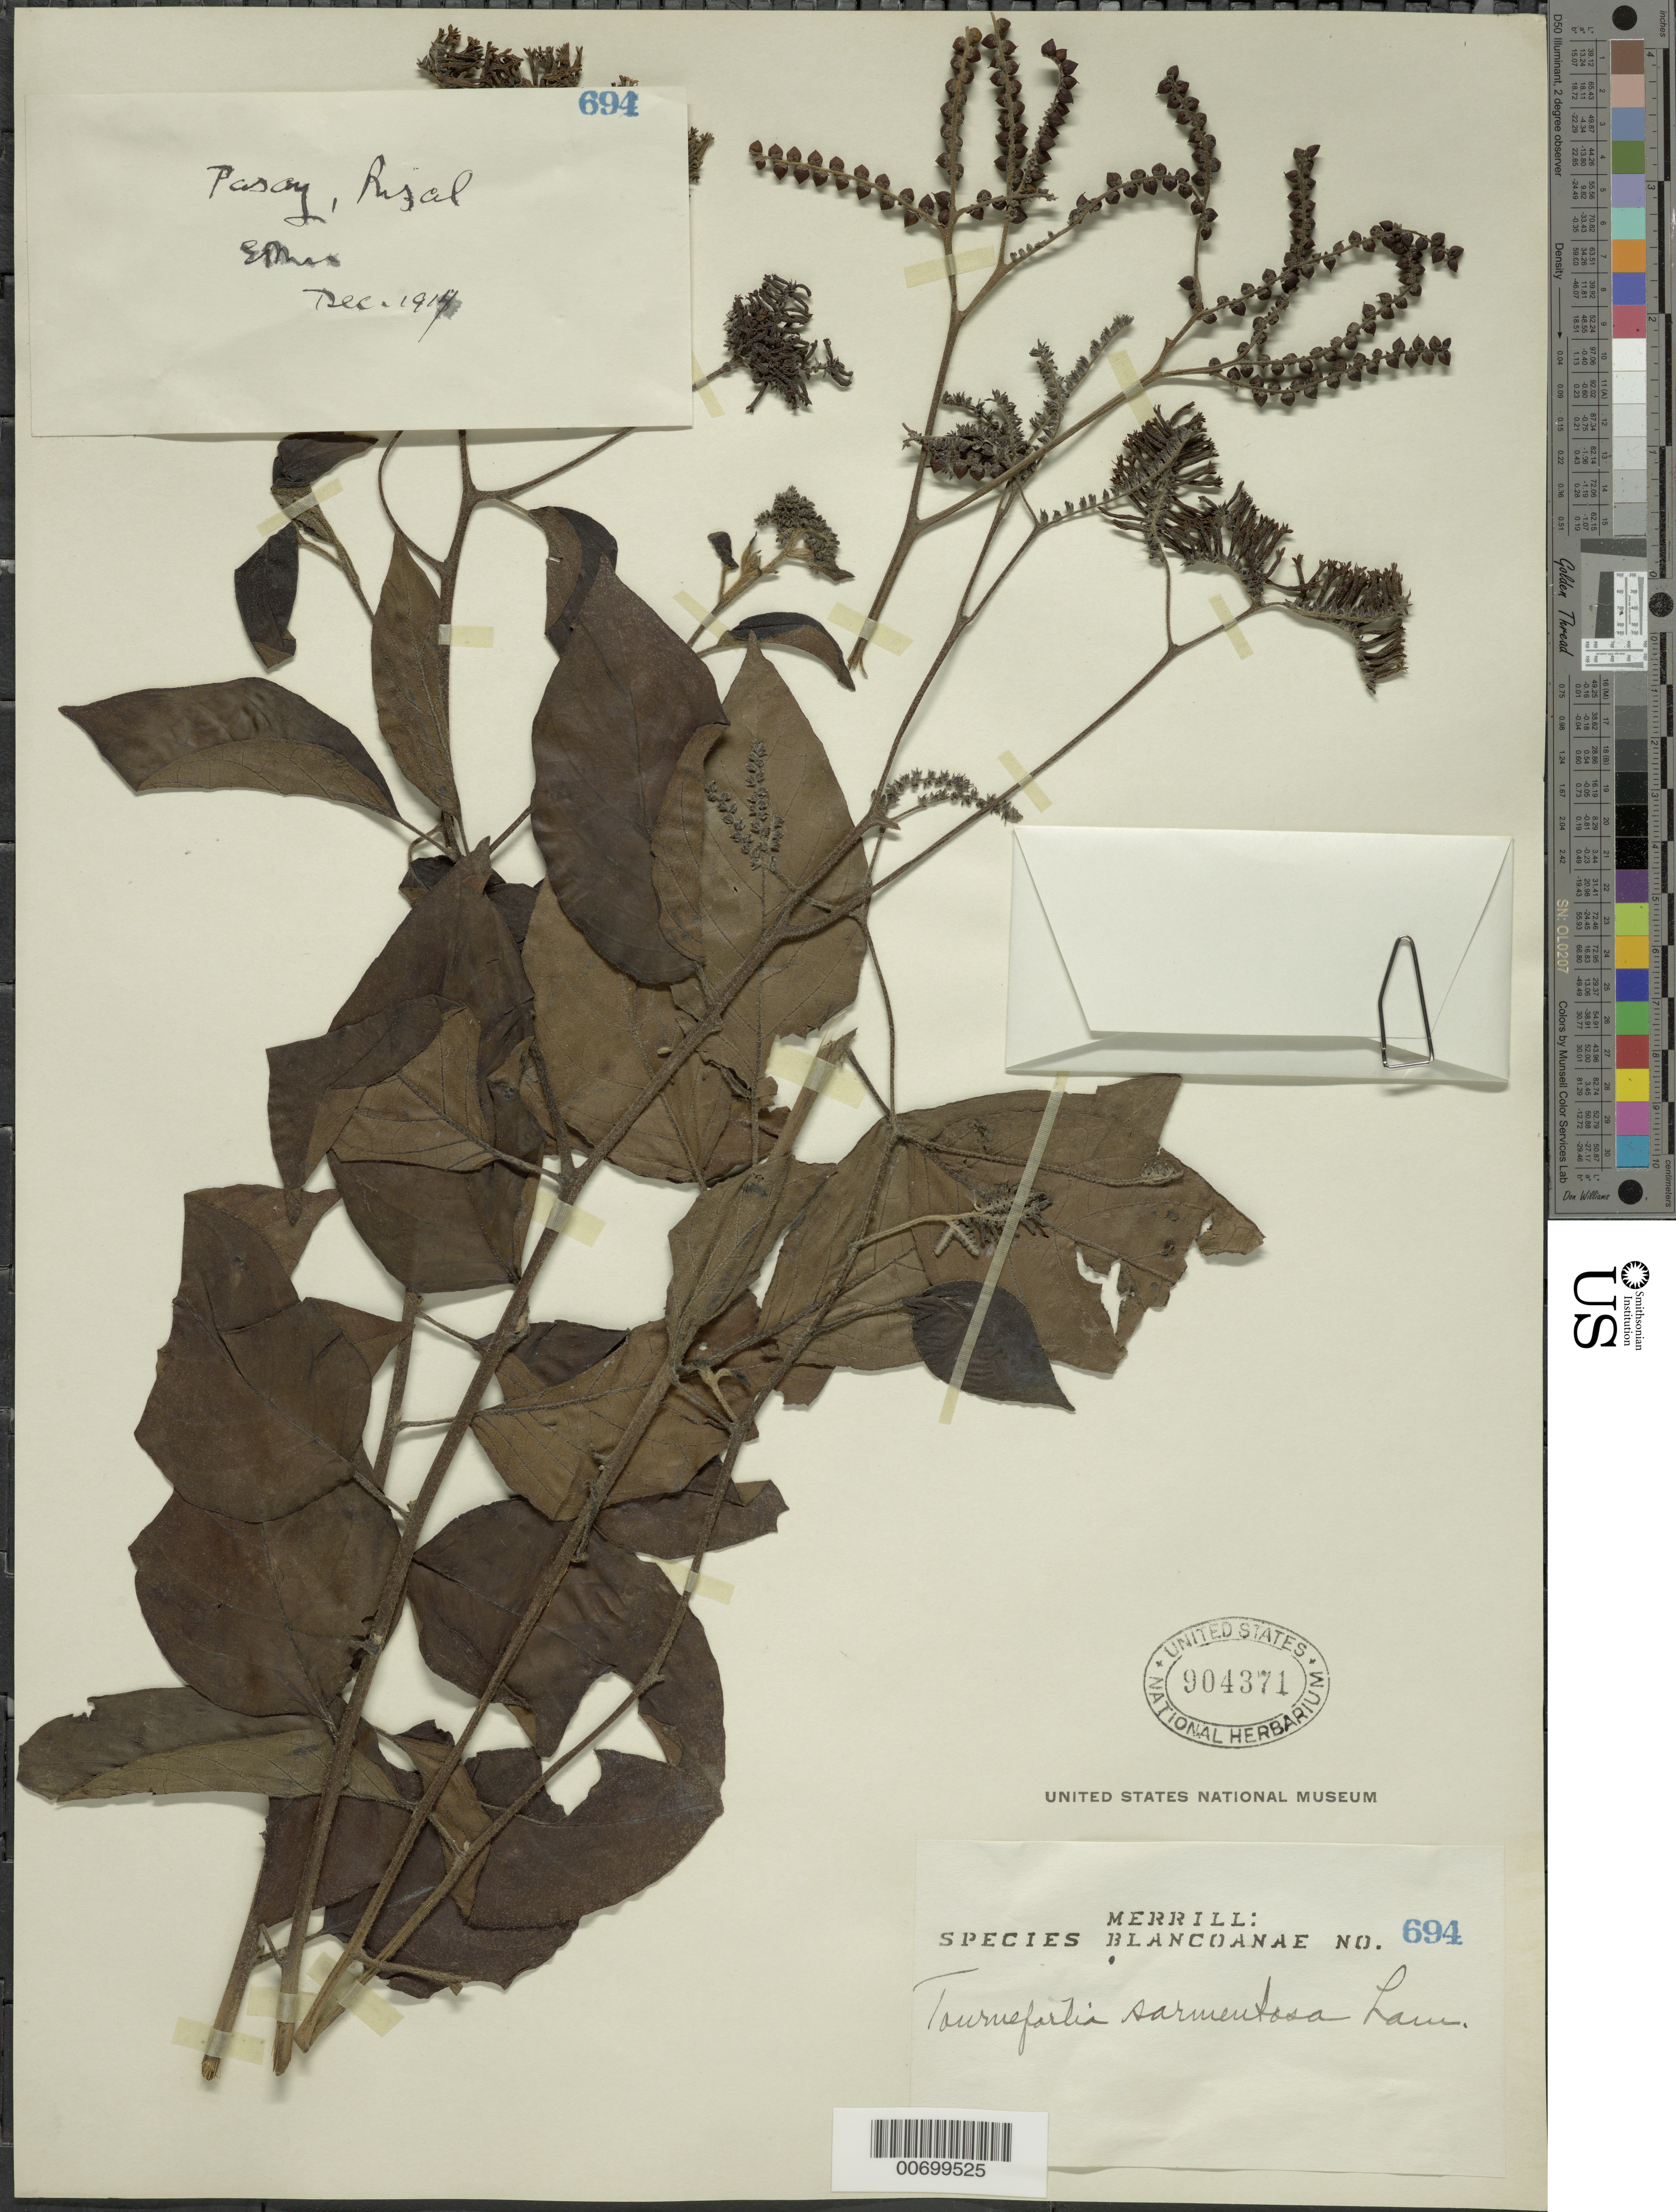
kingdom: Plantae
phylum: Tracheophyta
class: Magnoliopsida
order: Boraginales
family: Heliotropiaceae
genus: Tournefortia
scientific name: Tournefortia sarmentosa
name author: Lam.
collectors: E. D. Merrill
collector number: Sp. Blancoan. 0694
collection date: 1914-12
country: Philippines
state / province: National Capital Region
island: Luzon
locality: Pasay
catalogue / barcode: US 904371